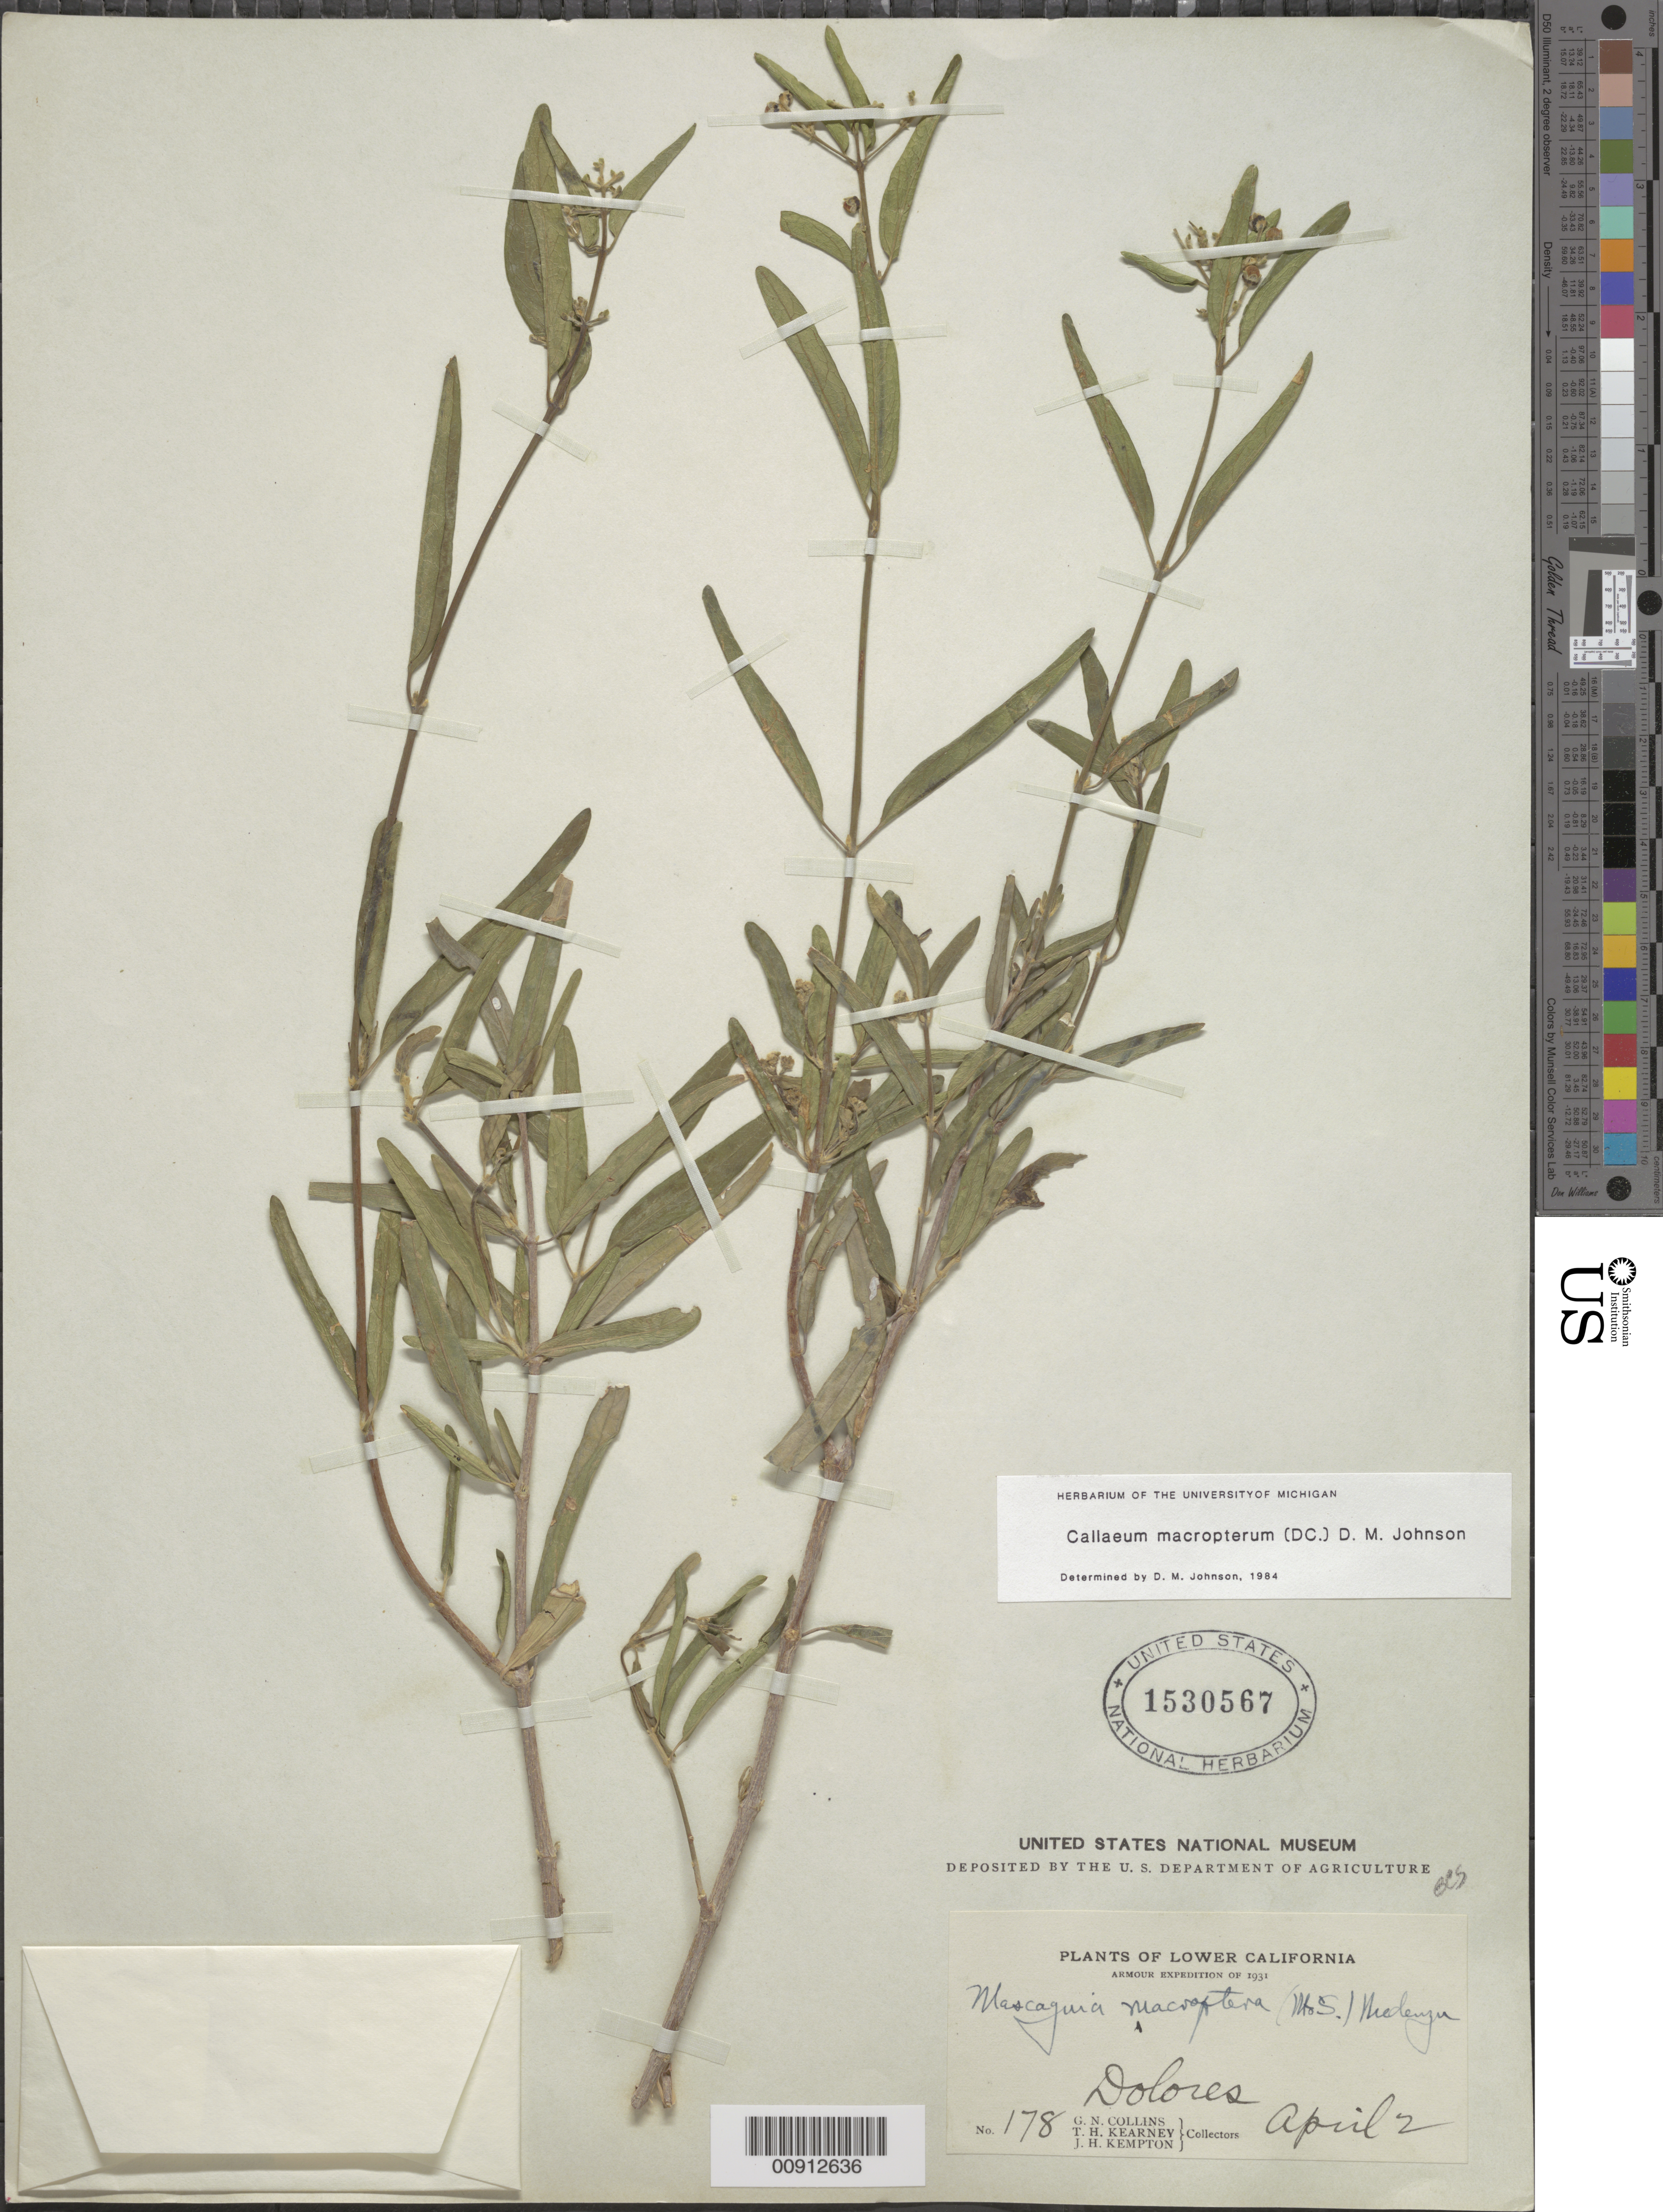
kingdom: Plantae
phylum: Tracheophyta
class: Magnoliopsida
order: Malpighiales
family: Malpighiaceae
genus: Callaeum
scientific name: Callaeum macropterum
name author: (Moc. & Sessé ex DC.) D.M. Johnson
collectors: G. N. Collins, T. H. Kearney & J. H. Kempton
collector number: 178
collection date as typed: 02 Apr 1931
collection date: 1931-04-02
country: Mexico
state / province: Baja California Sur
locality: Dolores. Lower California.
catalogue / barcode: US 1530567